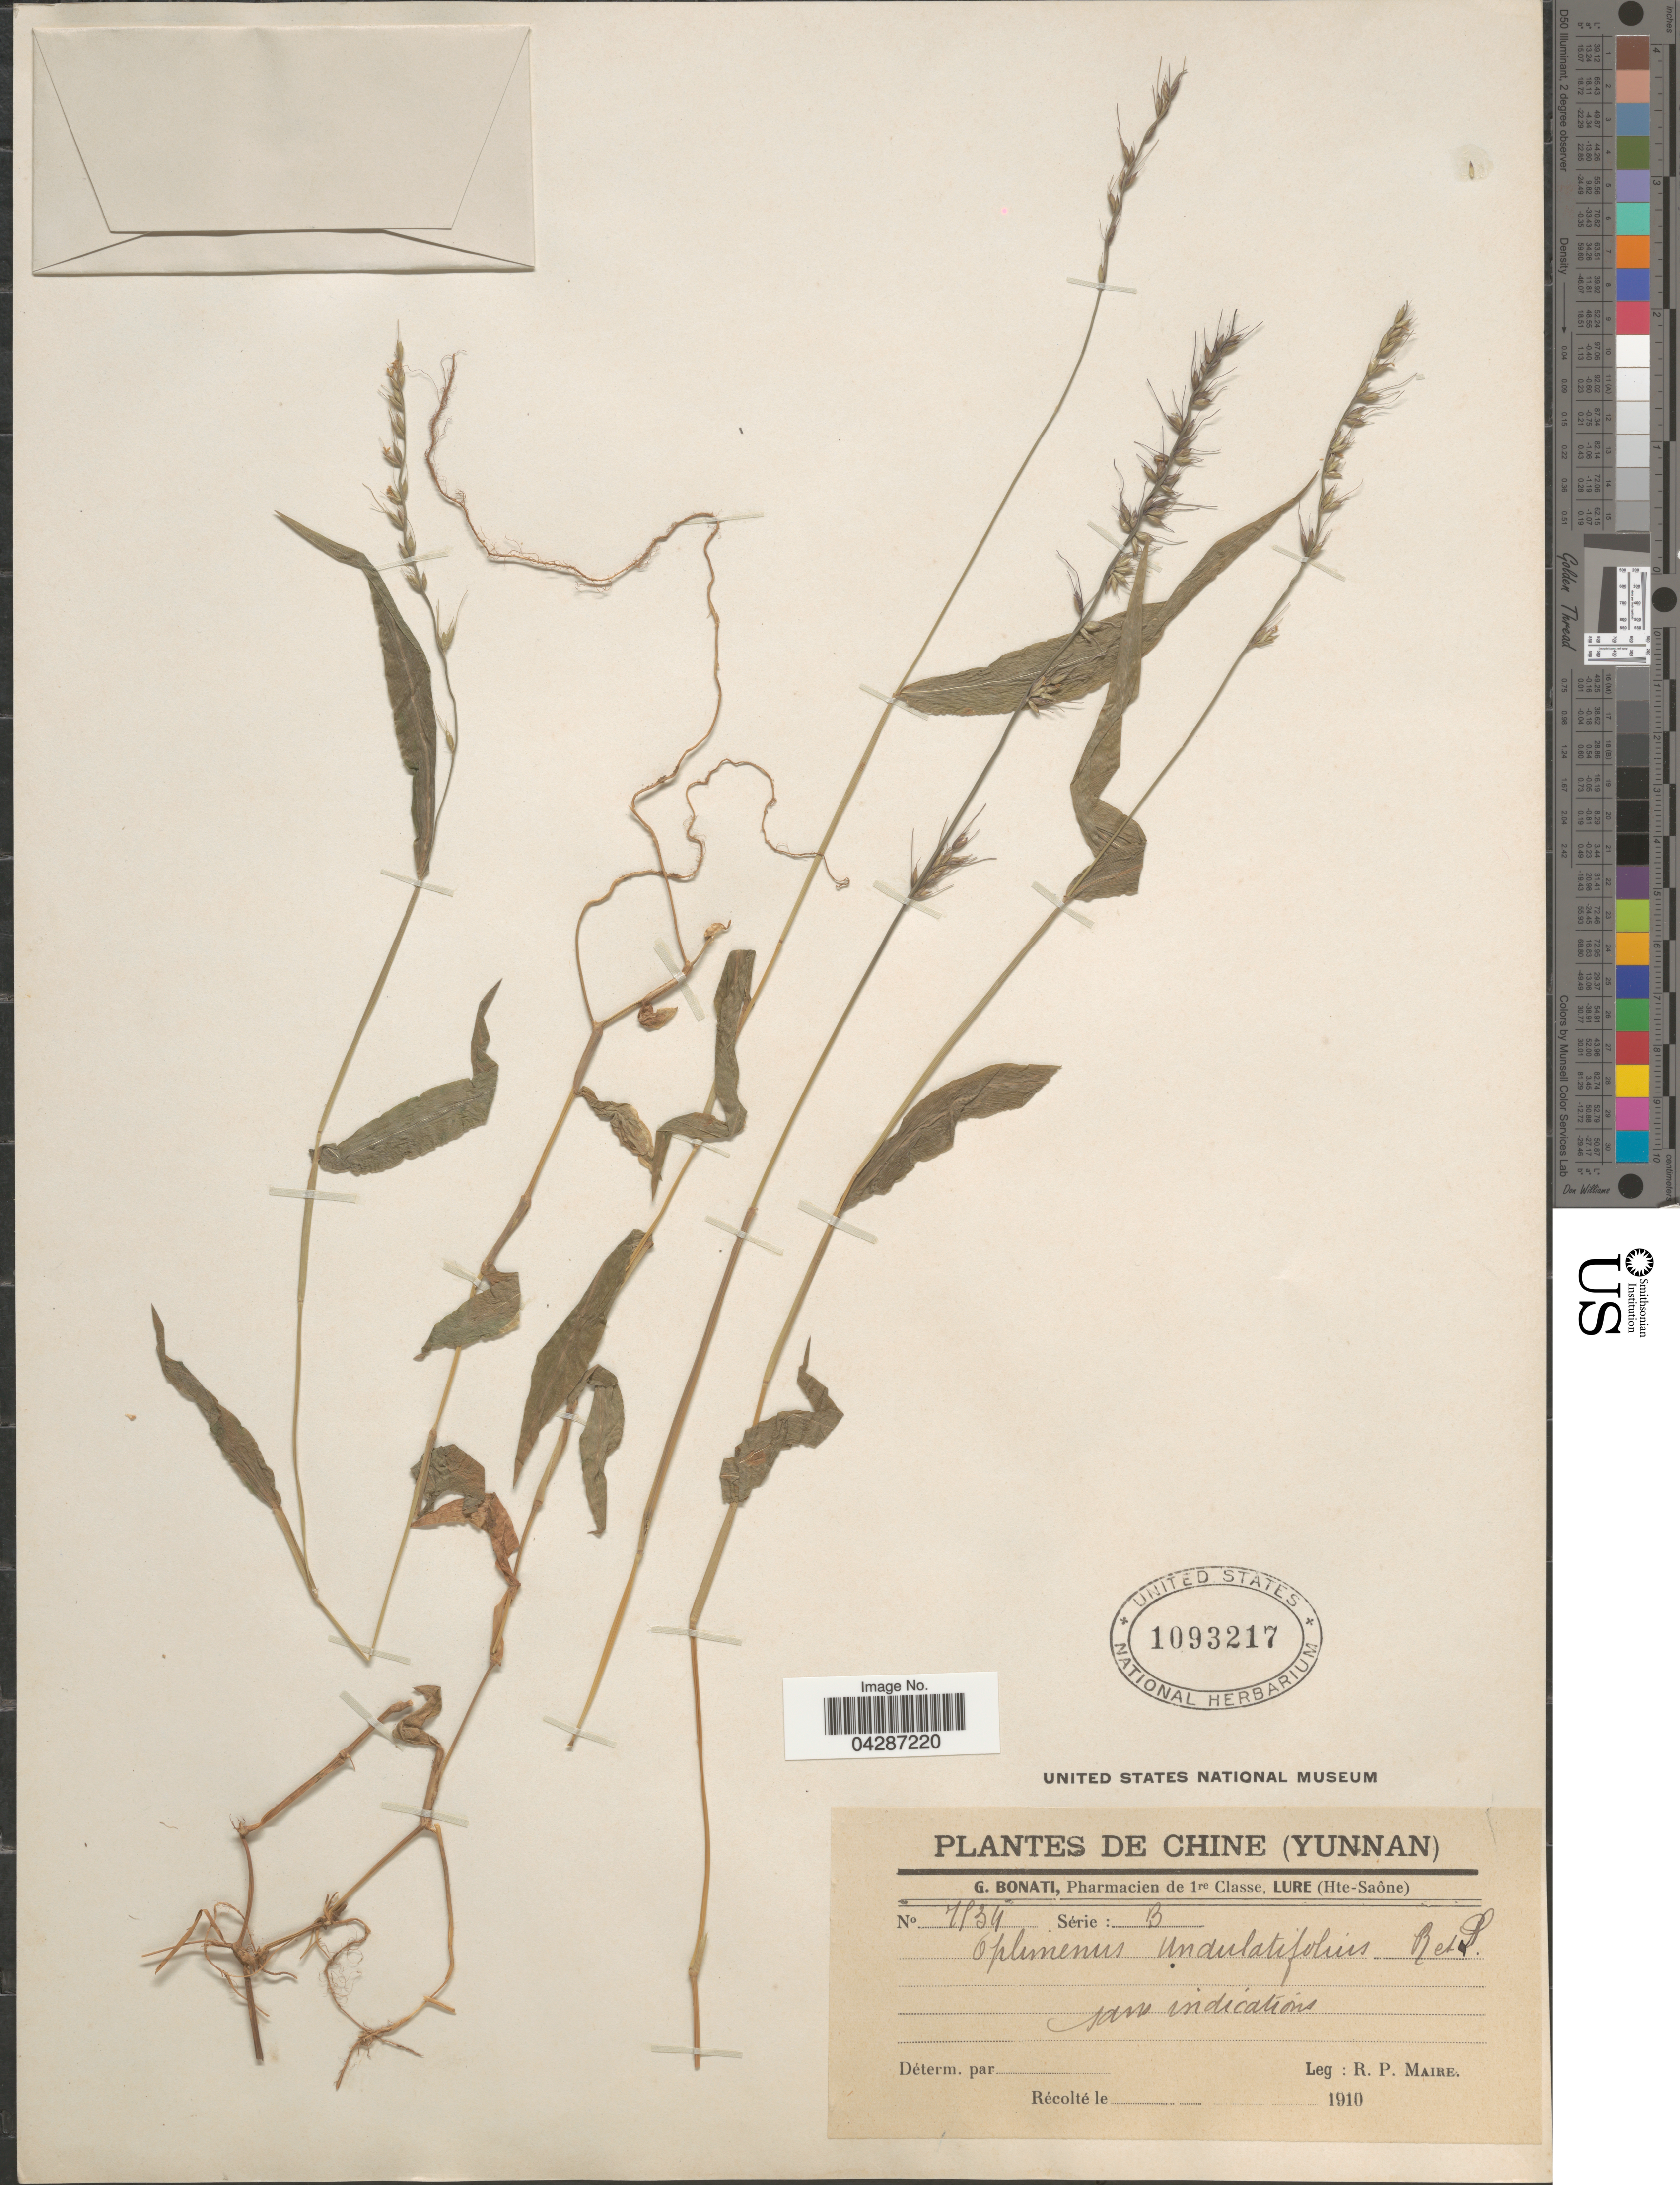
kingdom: Plantae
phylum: Tracheophyta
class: Liliopsida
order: Poales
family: Poaceae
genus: Oplismenus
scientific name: Oplismenus undulatifolius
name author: (Ard.) P. Beauv.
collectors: R.-P. Maire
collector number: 7534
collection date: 1910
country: China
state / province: Yunnan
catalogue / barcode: US 1093217